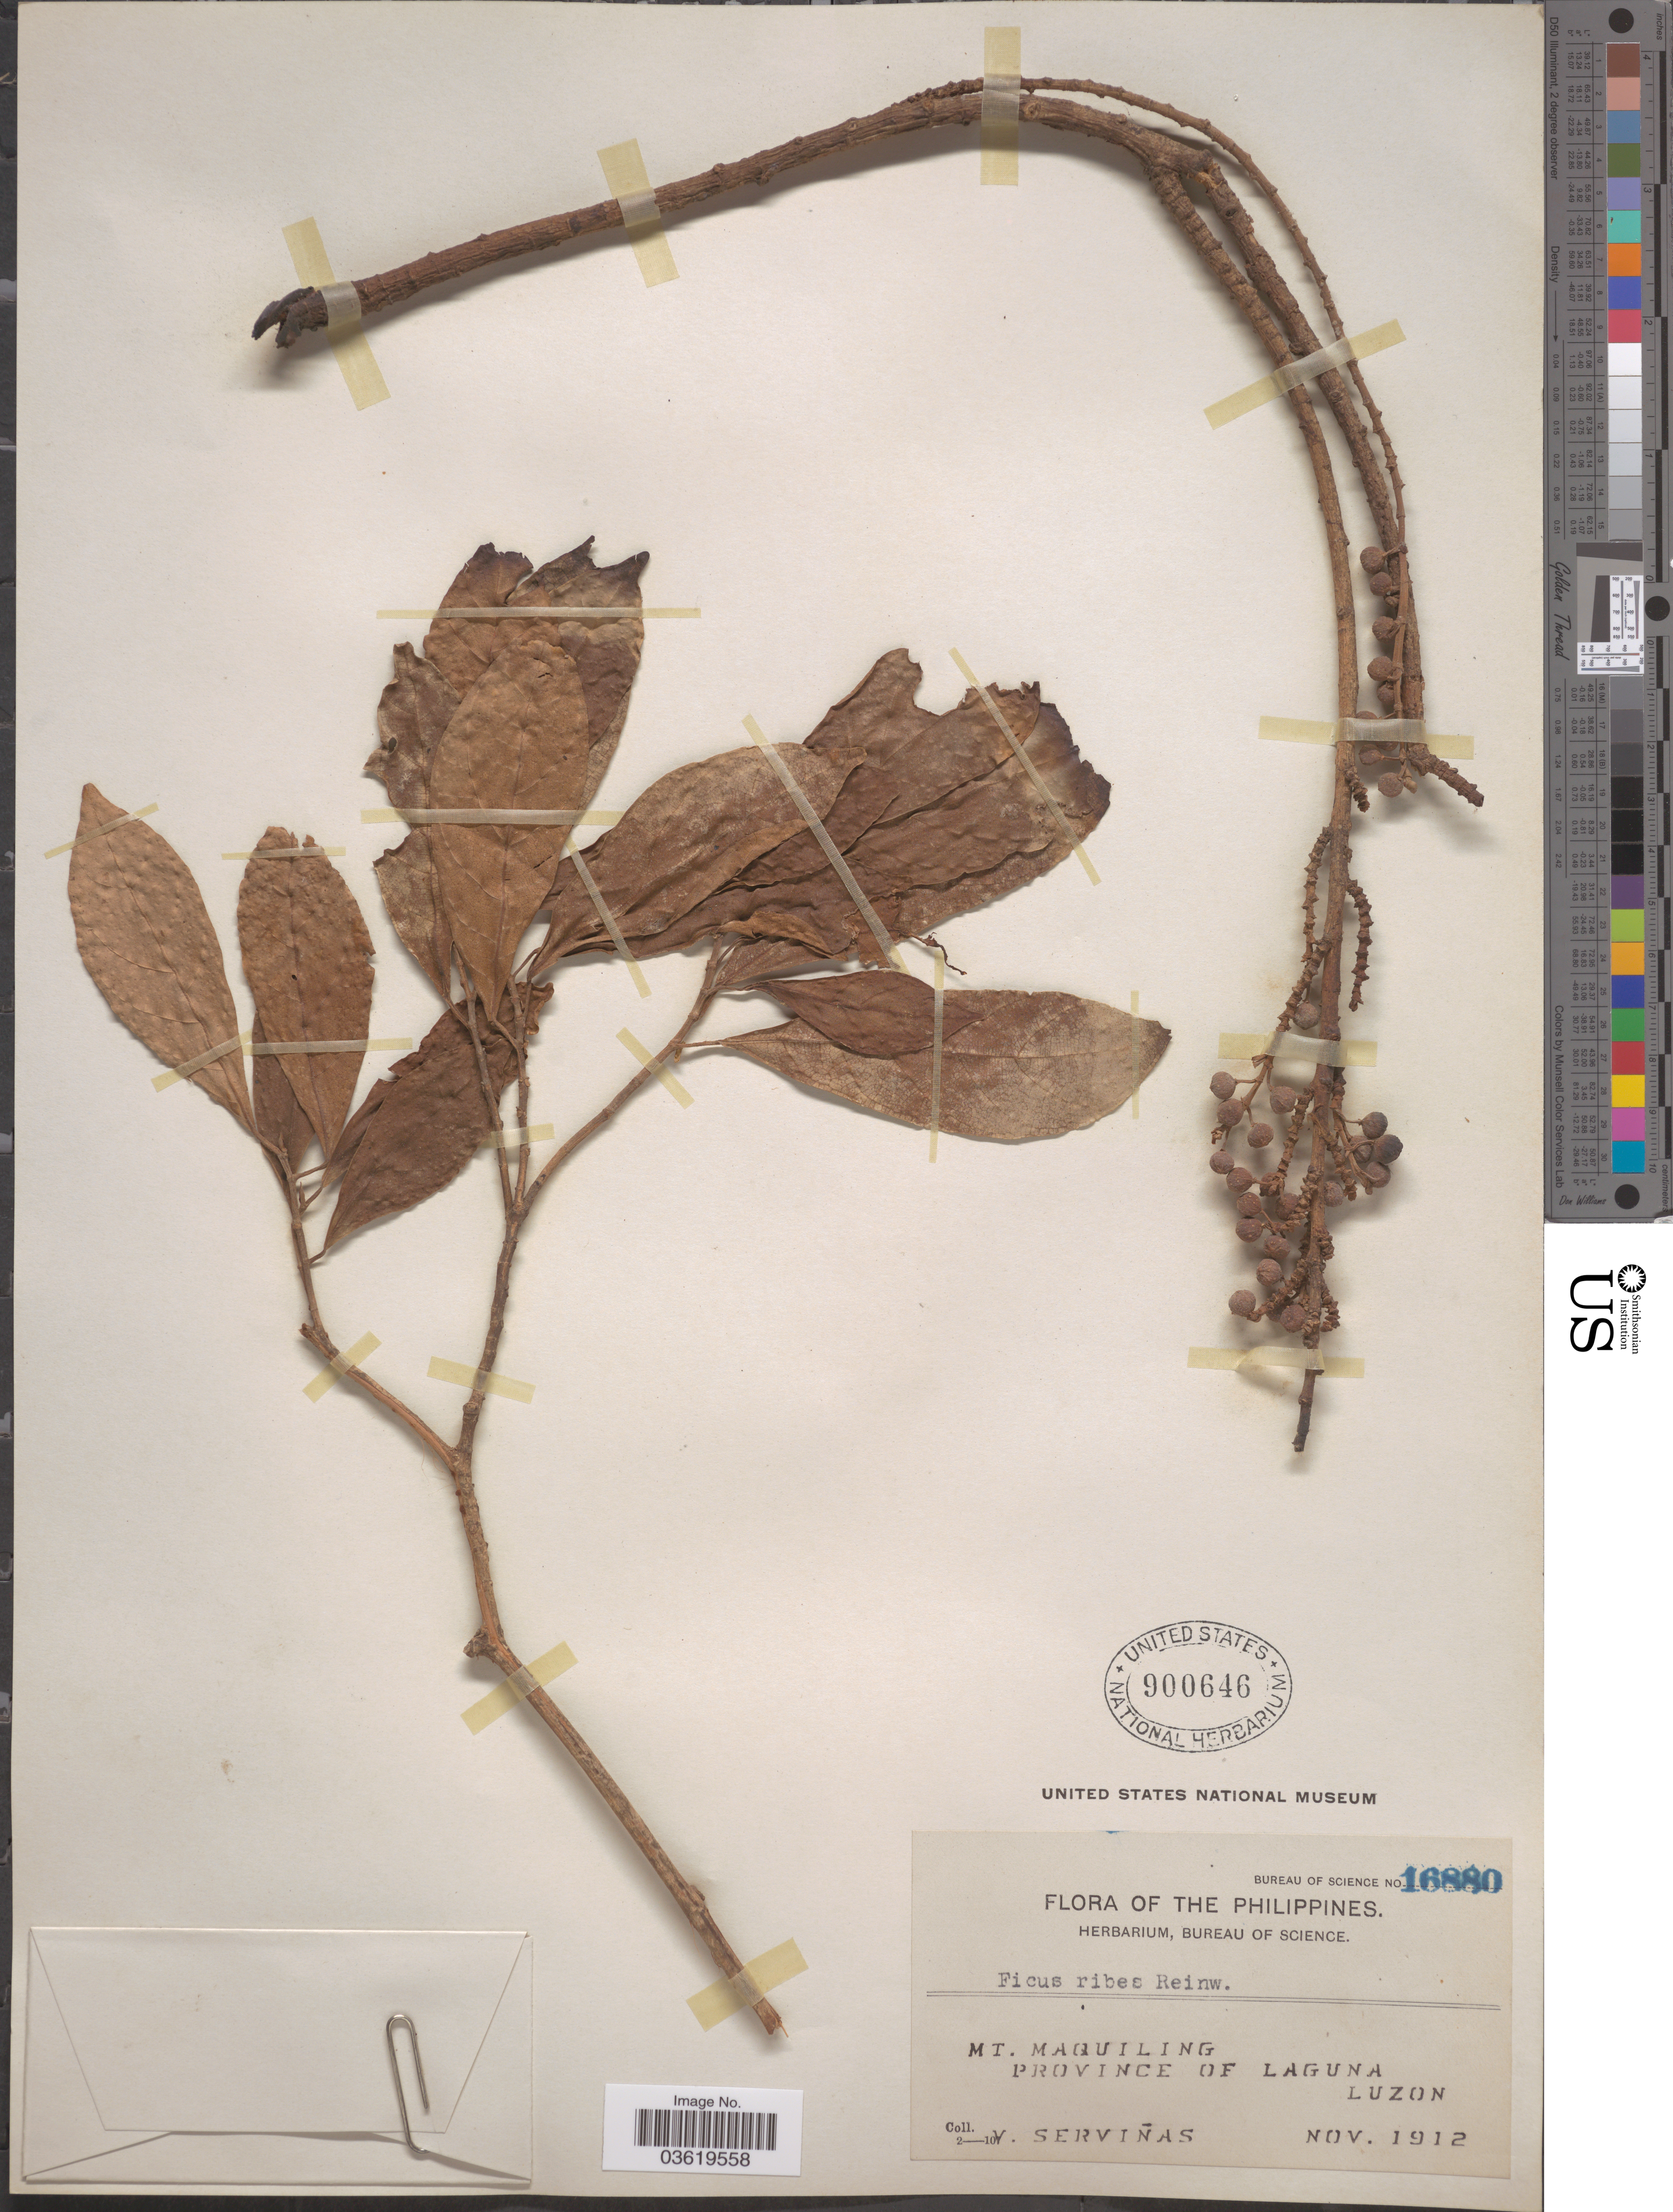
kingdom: Plantae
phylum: Tracheophyta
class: Magnoliopsida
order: Rosales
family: Moraceae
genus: Ficus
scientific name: Ficus ribes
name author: Reinw. ex Blume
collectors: V. Servinas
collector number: Bureau of Science 16880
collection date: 1912-11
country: Philippines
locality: Mt. Maquiling. Province of Laguna. Luzon.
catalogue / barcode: US 900646